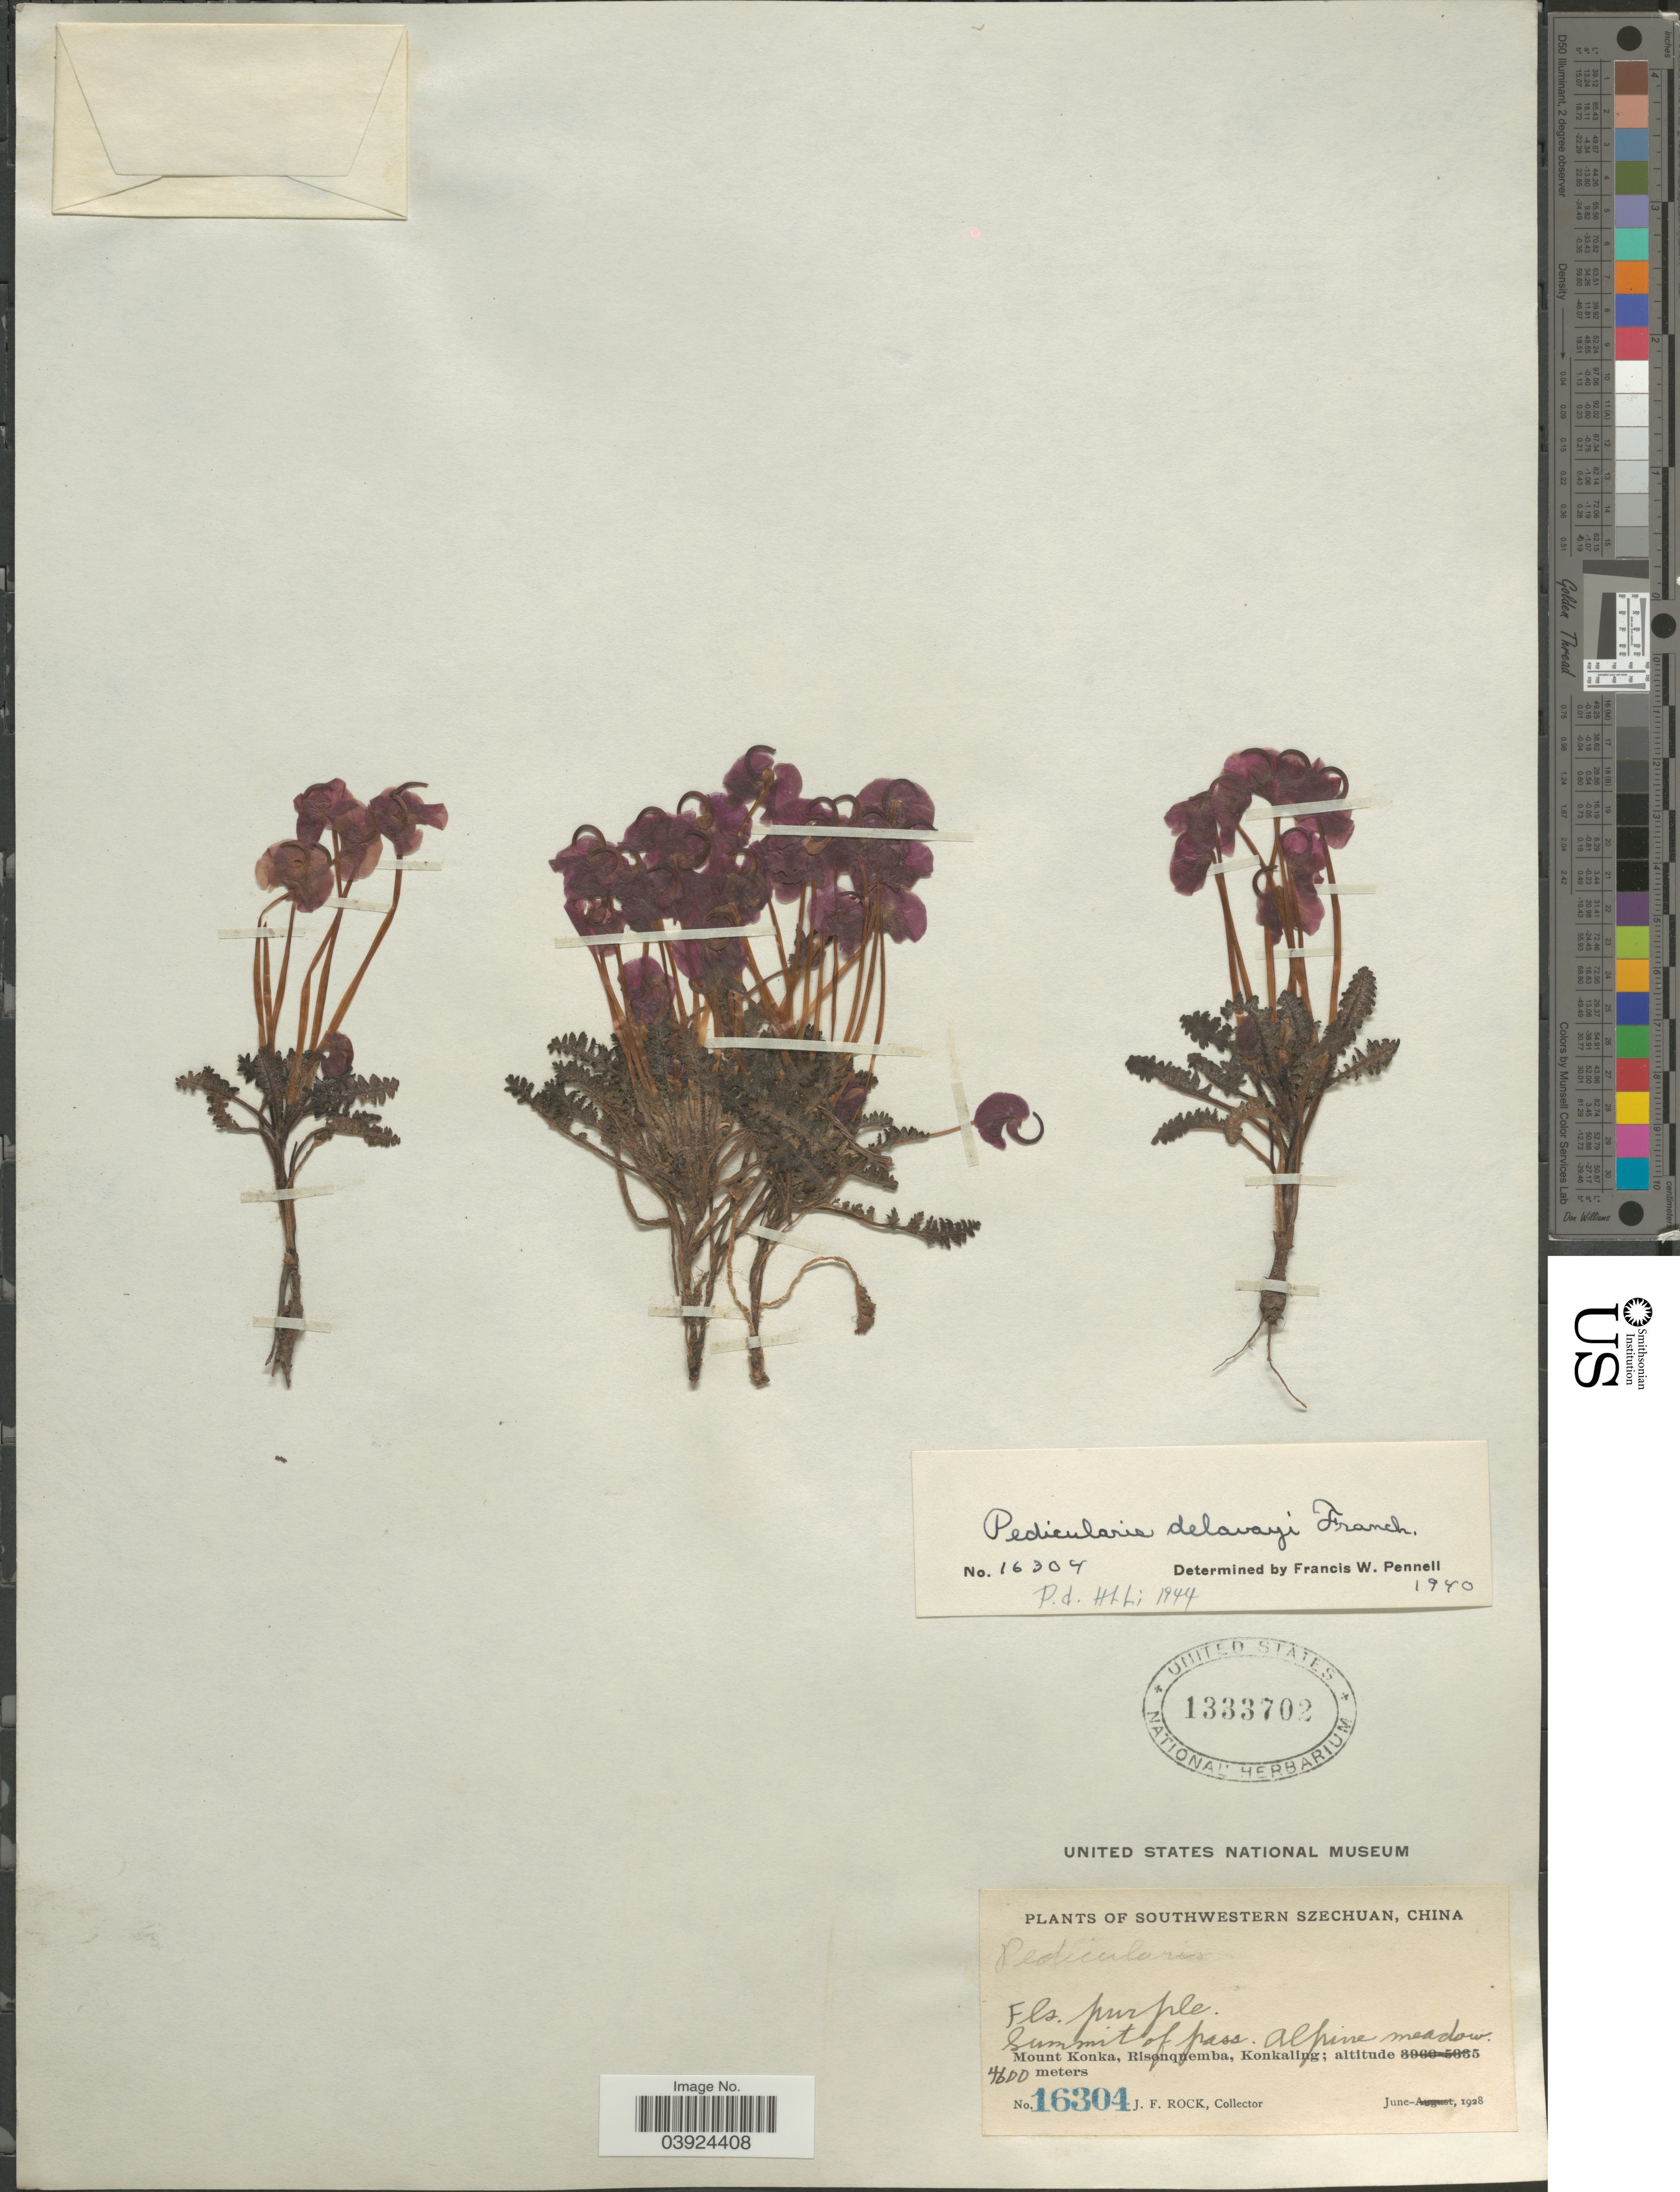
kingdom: Plantae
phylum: Tracheophyta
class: Magnoliopsida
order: Lamiales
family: Orobanchaceae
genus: Pedicularis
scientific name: Pedicularis delavayi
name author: Franch. ex Maxim.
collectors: J. Rock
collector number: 16304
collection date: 1928-06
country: China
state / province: Sichuan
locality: Southwestern Szechuan. Summit of pass. Mount Konka, Risonquemba, Konkaling.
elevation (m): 4600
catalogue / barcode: US 1333702